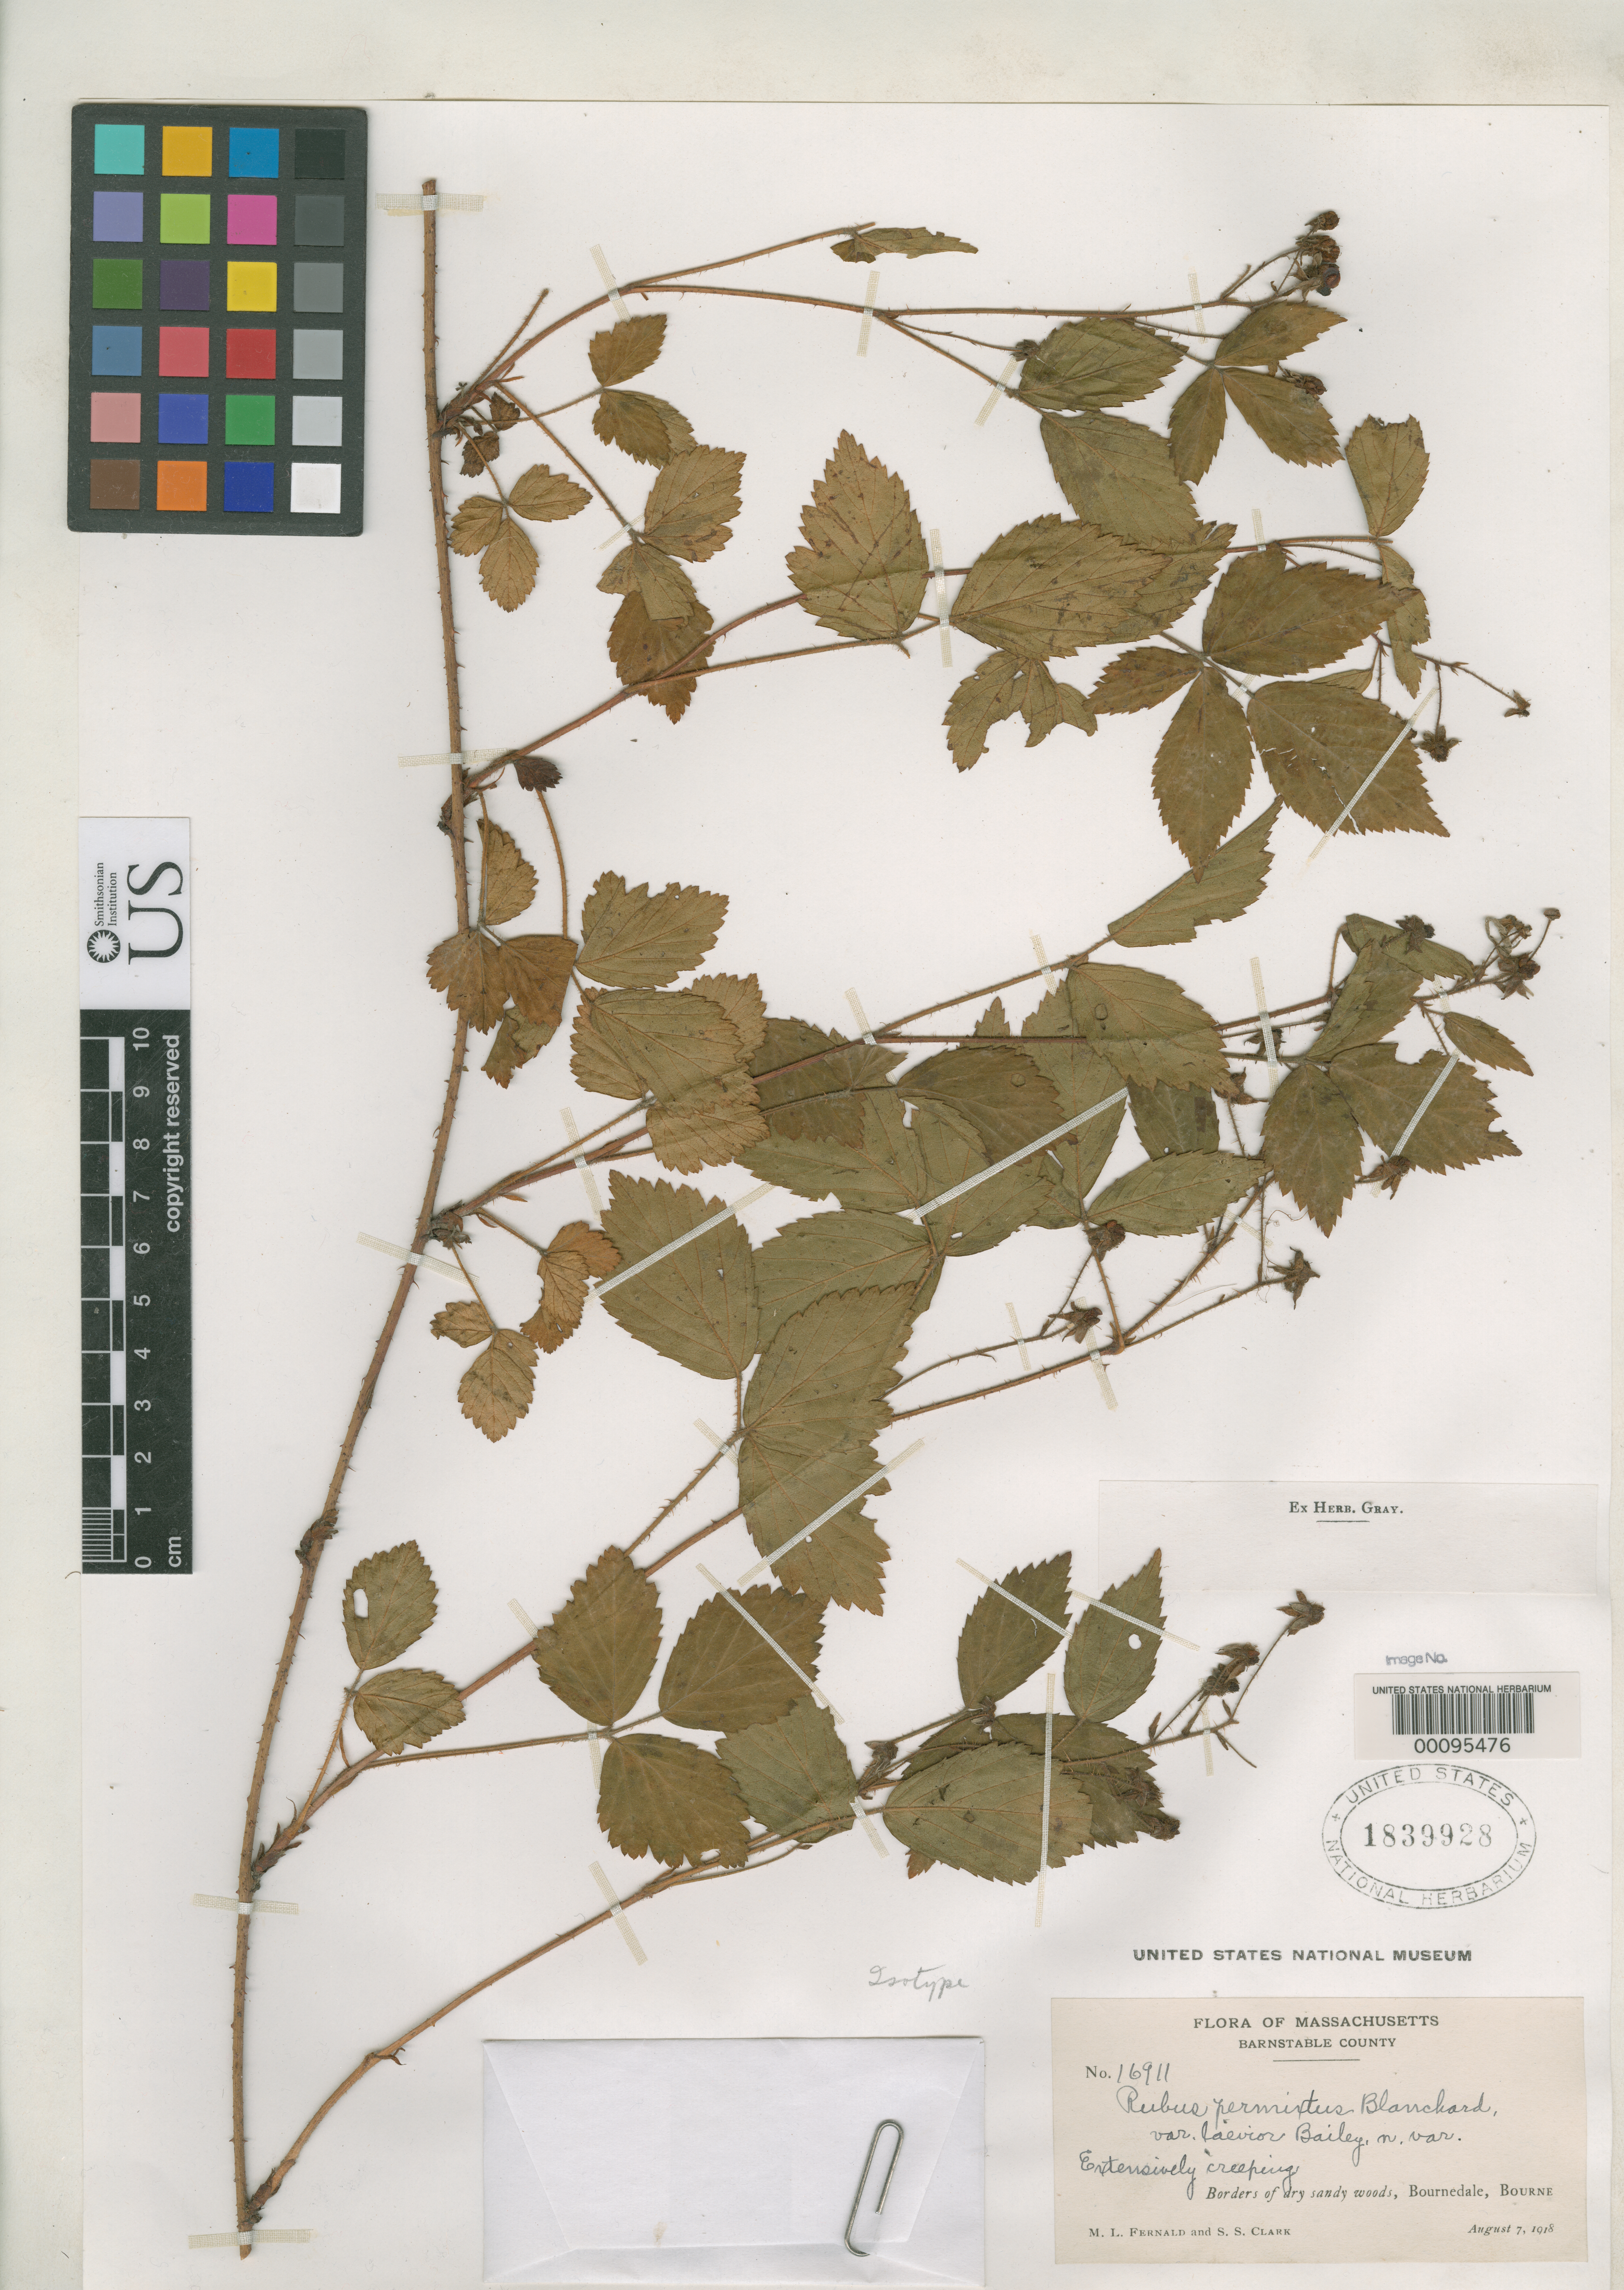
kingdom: Plantae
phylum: Tracheophyta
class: Magnoliopsida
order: Rosales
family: Rosaceae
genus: Rubus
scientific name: Rubus permixtus var. laevior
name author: L.H. Bailey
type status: Isotype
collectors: M. L. Fernald & S. S. Clark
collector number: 16911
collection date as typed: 07 Aug 1918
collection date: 1918-08-07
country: United States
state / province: Massachusetts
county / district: Barnstable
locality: Bournedale.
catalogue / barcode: US 1839928